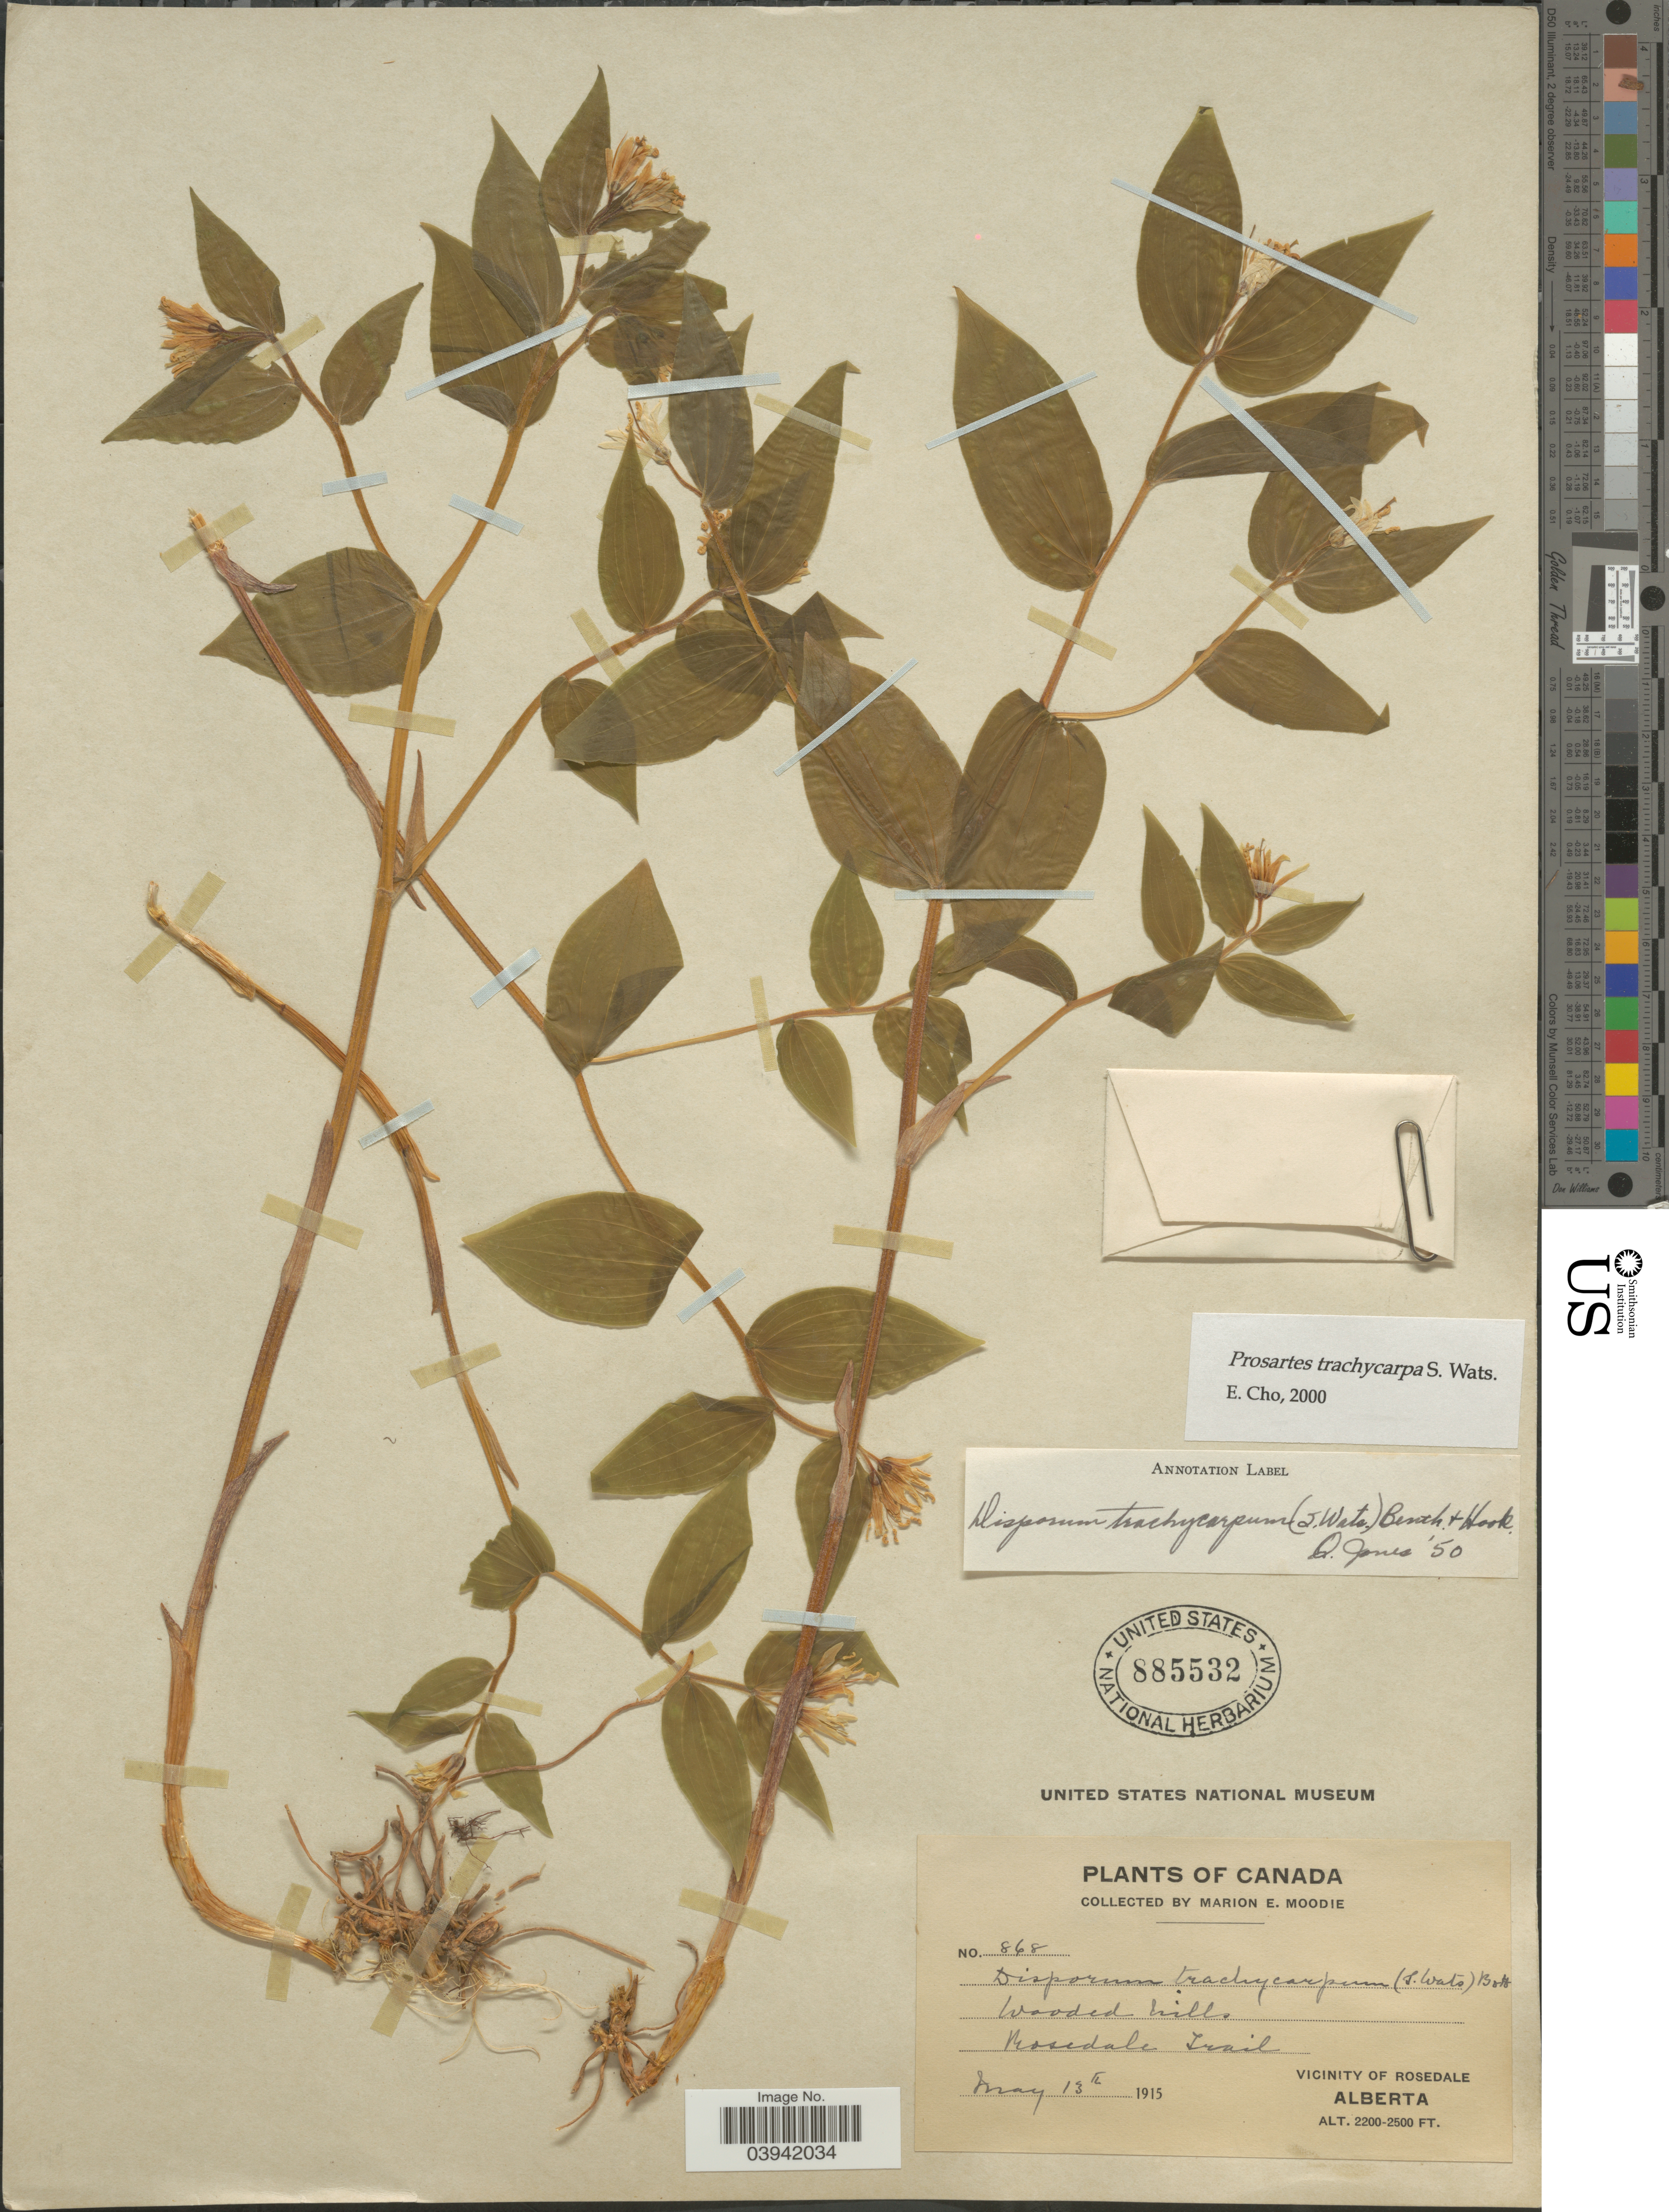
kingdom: Plantae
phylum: Tracheophyta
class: Liliopsida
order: Liliales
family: Liliaceae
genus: Prosartes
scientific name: Prosartes trachycarpa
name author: S. Watson in C. King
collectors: M. E. Moodie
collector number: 868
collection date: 1915-05-13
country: Canada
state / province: Alberta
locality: Rosedale Trail. Vicinity of Rosedale.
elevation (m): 671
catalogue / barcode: US 885532